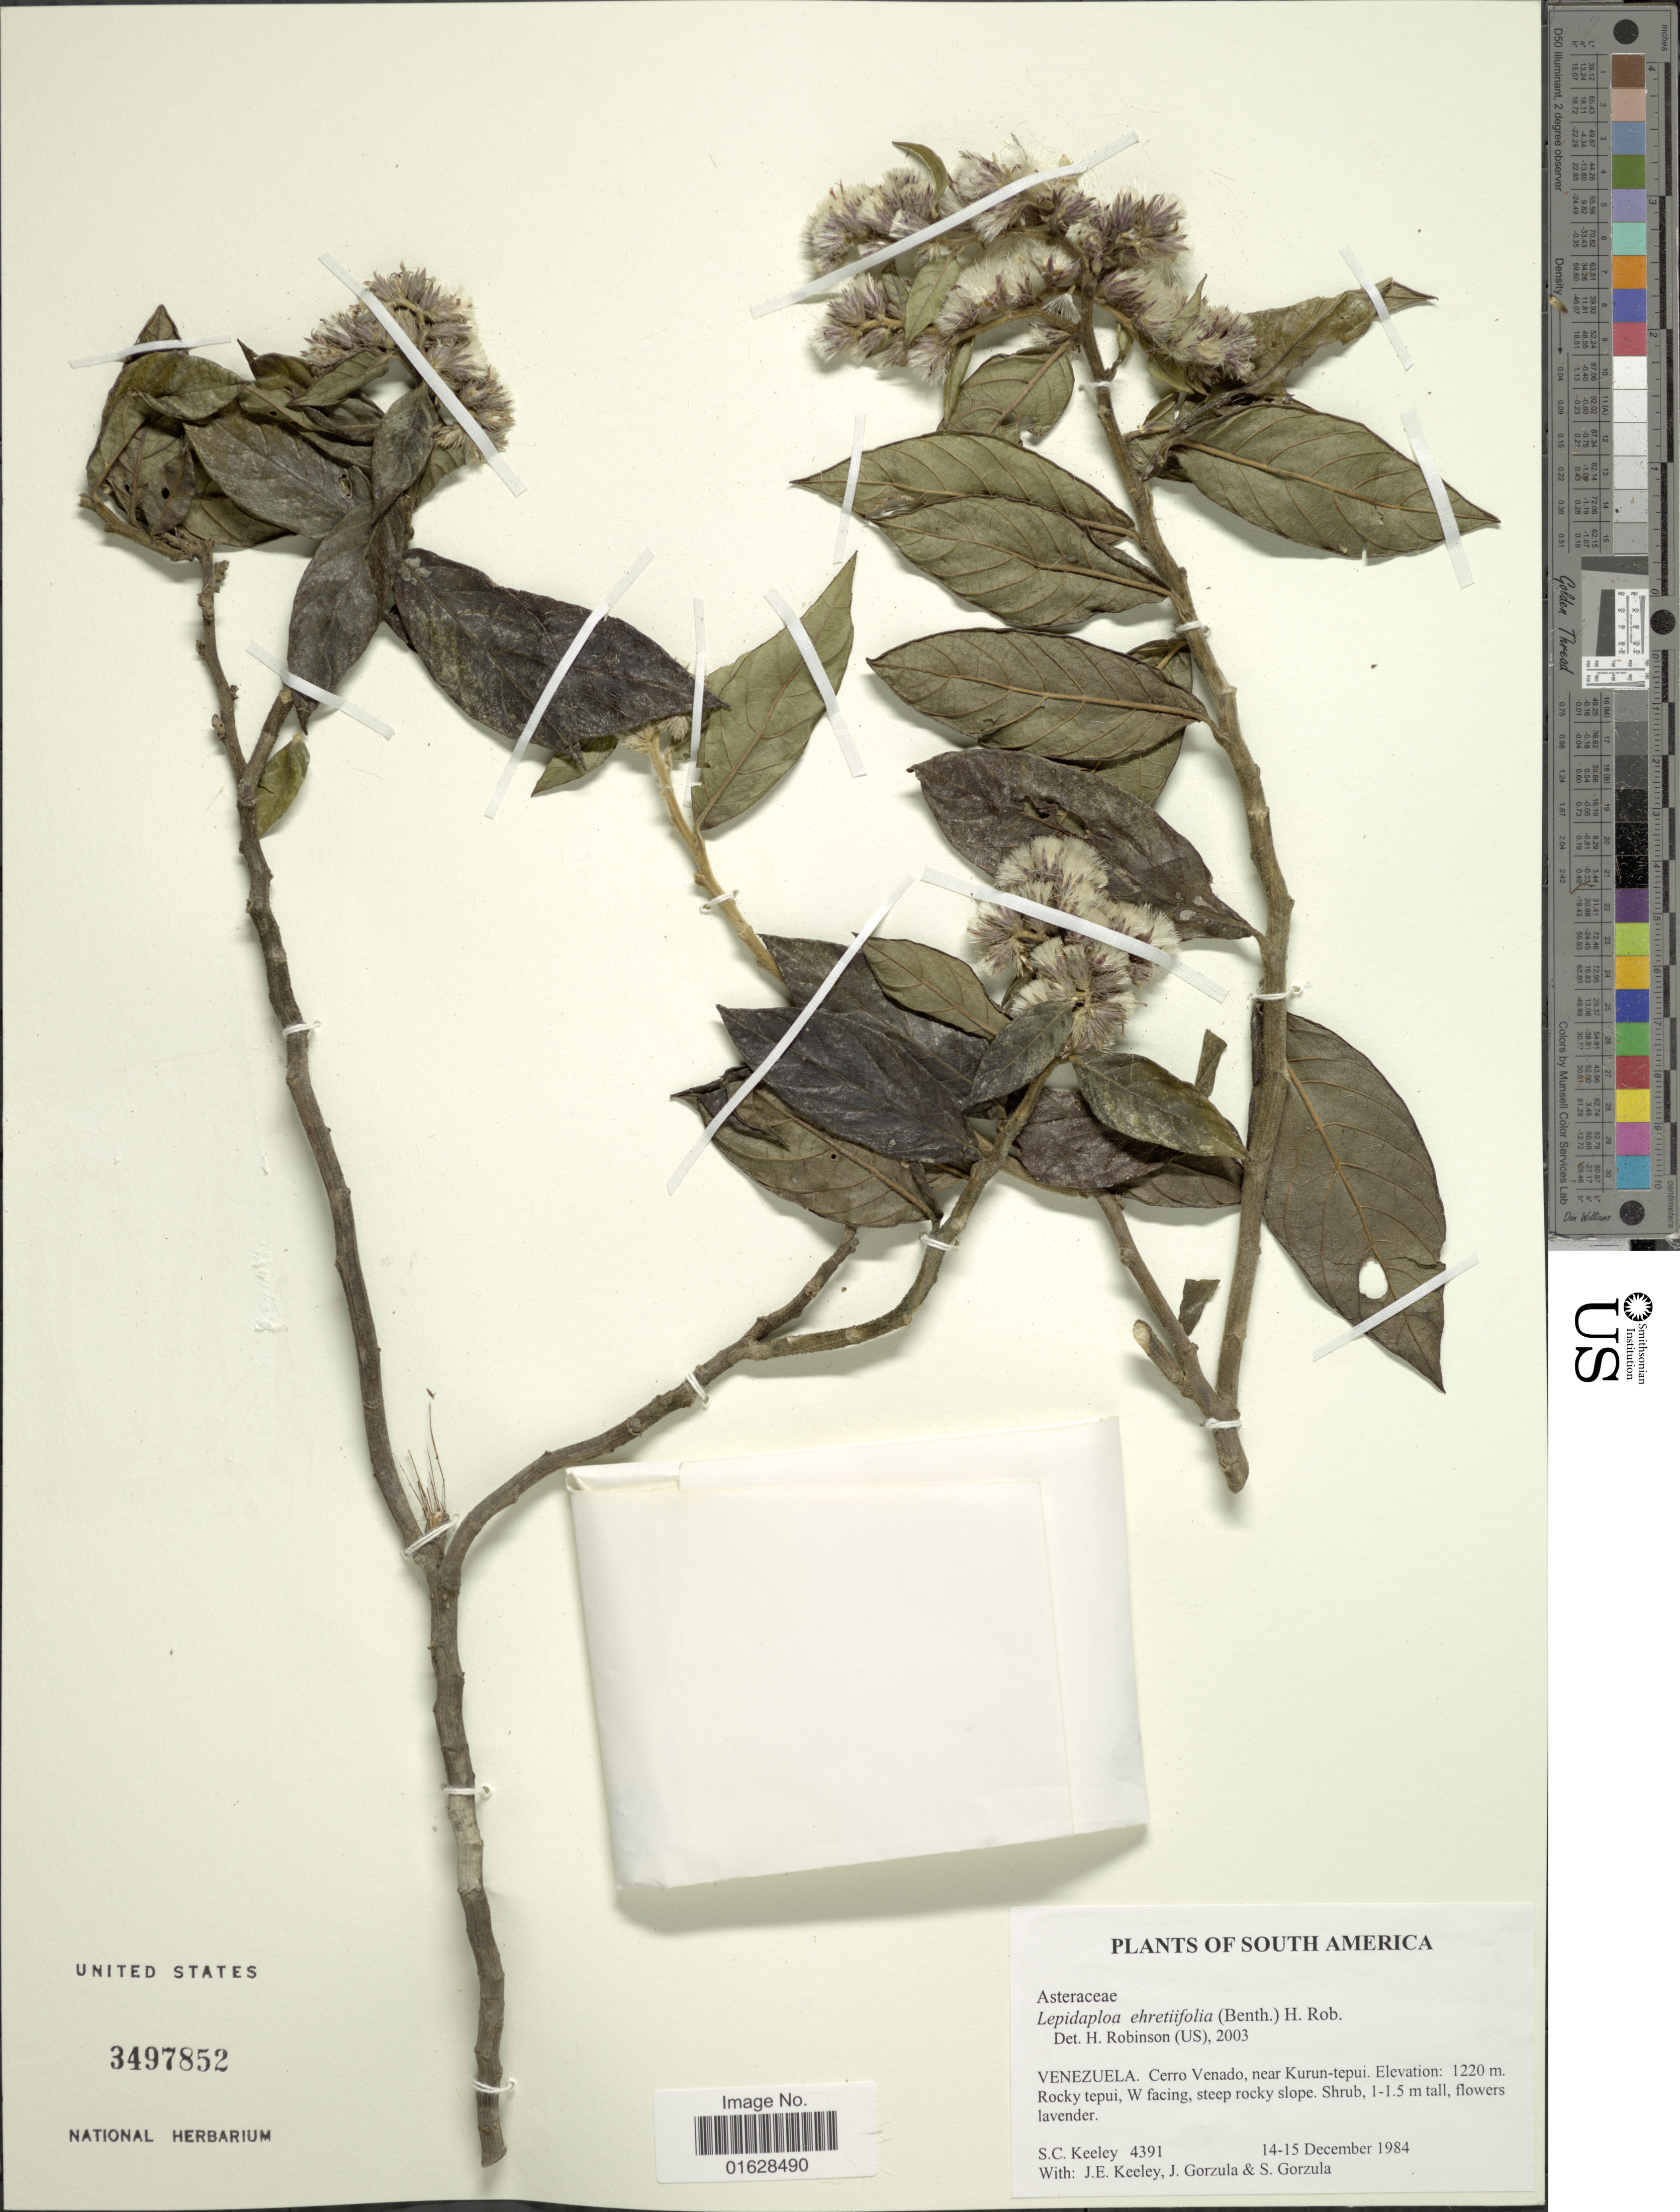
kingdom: Plantae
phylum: Tracheophyta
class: Magnoliopsida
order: Asterales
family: Asteraceae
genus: Lepidaploa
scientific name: Lepidaploa ehretiifolia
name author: (Benth.) H. Rob.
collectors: S. C. Keeley, J. E. Keeley, J. Gorzula & S. Gorzula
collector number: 4391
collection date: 1984-12-14/1984-12-15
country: Venezuela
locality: Cerro Venado, near Kurun-tepui. Rocky tepui, W facing, steep rocky slope.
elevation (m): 1220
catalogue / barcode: US 3497852